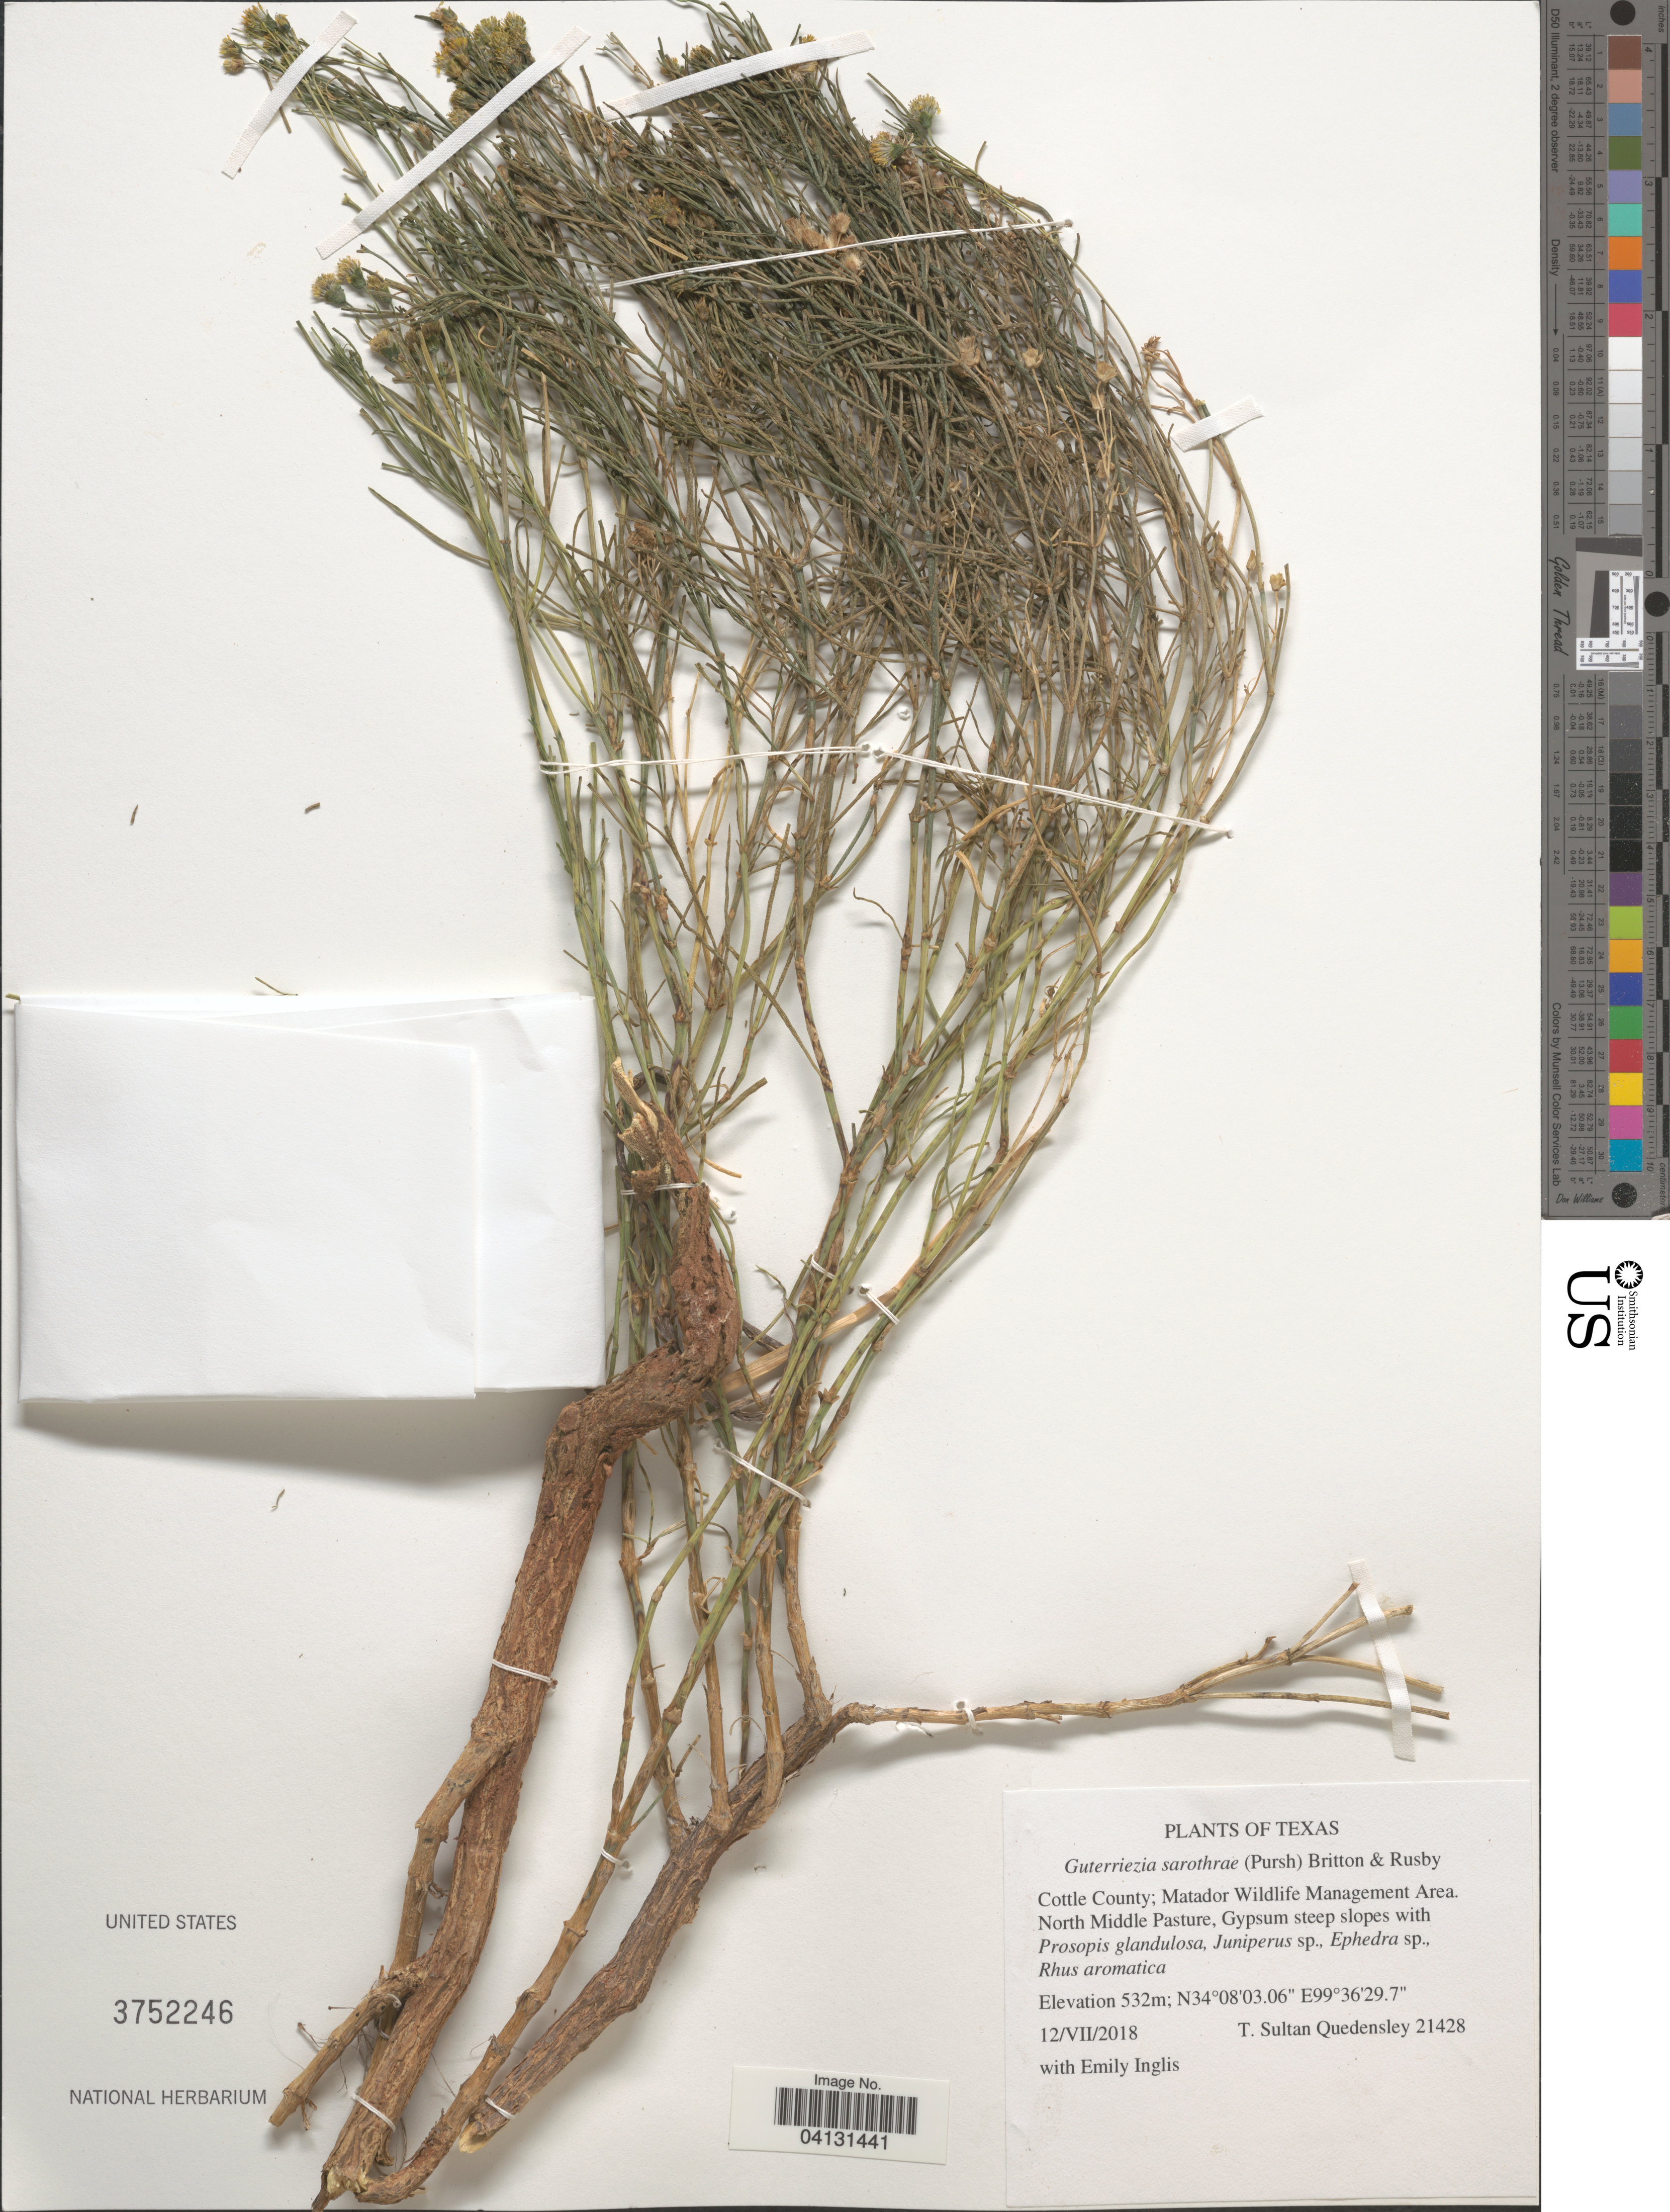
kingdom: Plantae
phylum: Tracheophyta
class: Magnoliopsida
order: Asterales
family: Asteraceae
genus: Gutierrezia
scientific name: Gutierrezia sarothrae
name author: (Pursh) Britton & Rusby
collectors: T. S. Quedensley & E. Inglis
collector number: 21428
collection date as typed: Transcribed d/m/y: 12/7/2018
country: United States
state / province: Texas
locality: Cottle County; Matador Wildlife Management Area. North Middle Pasture.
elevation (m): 532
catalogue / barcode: US 3752246